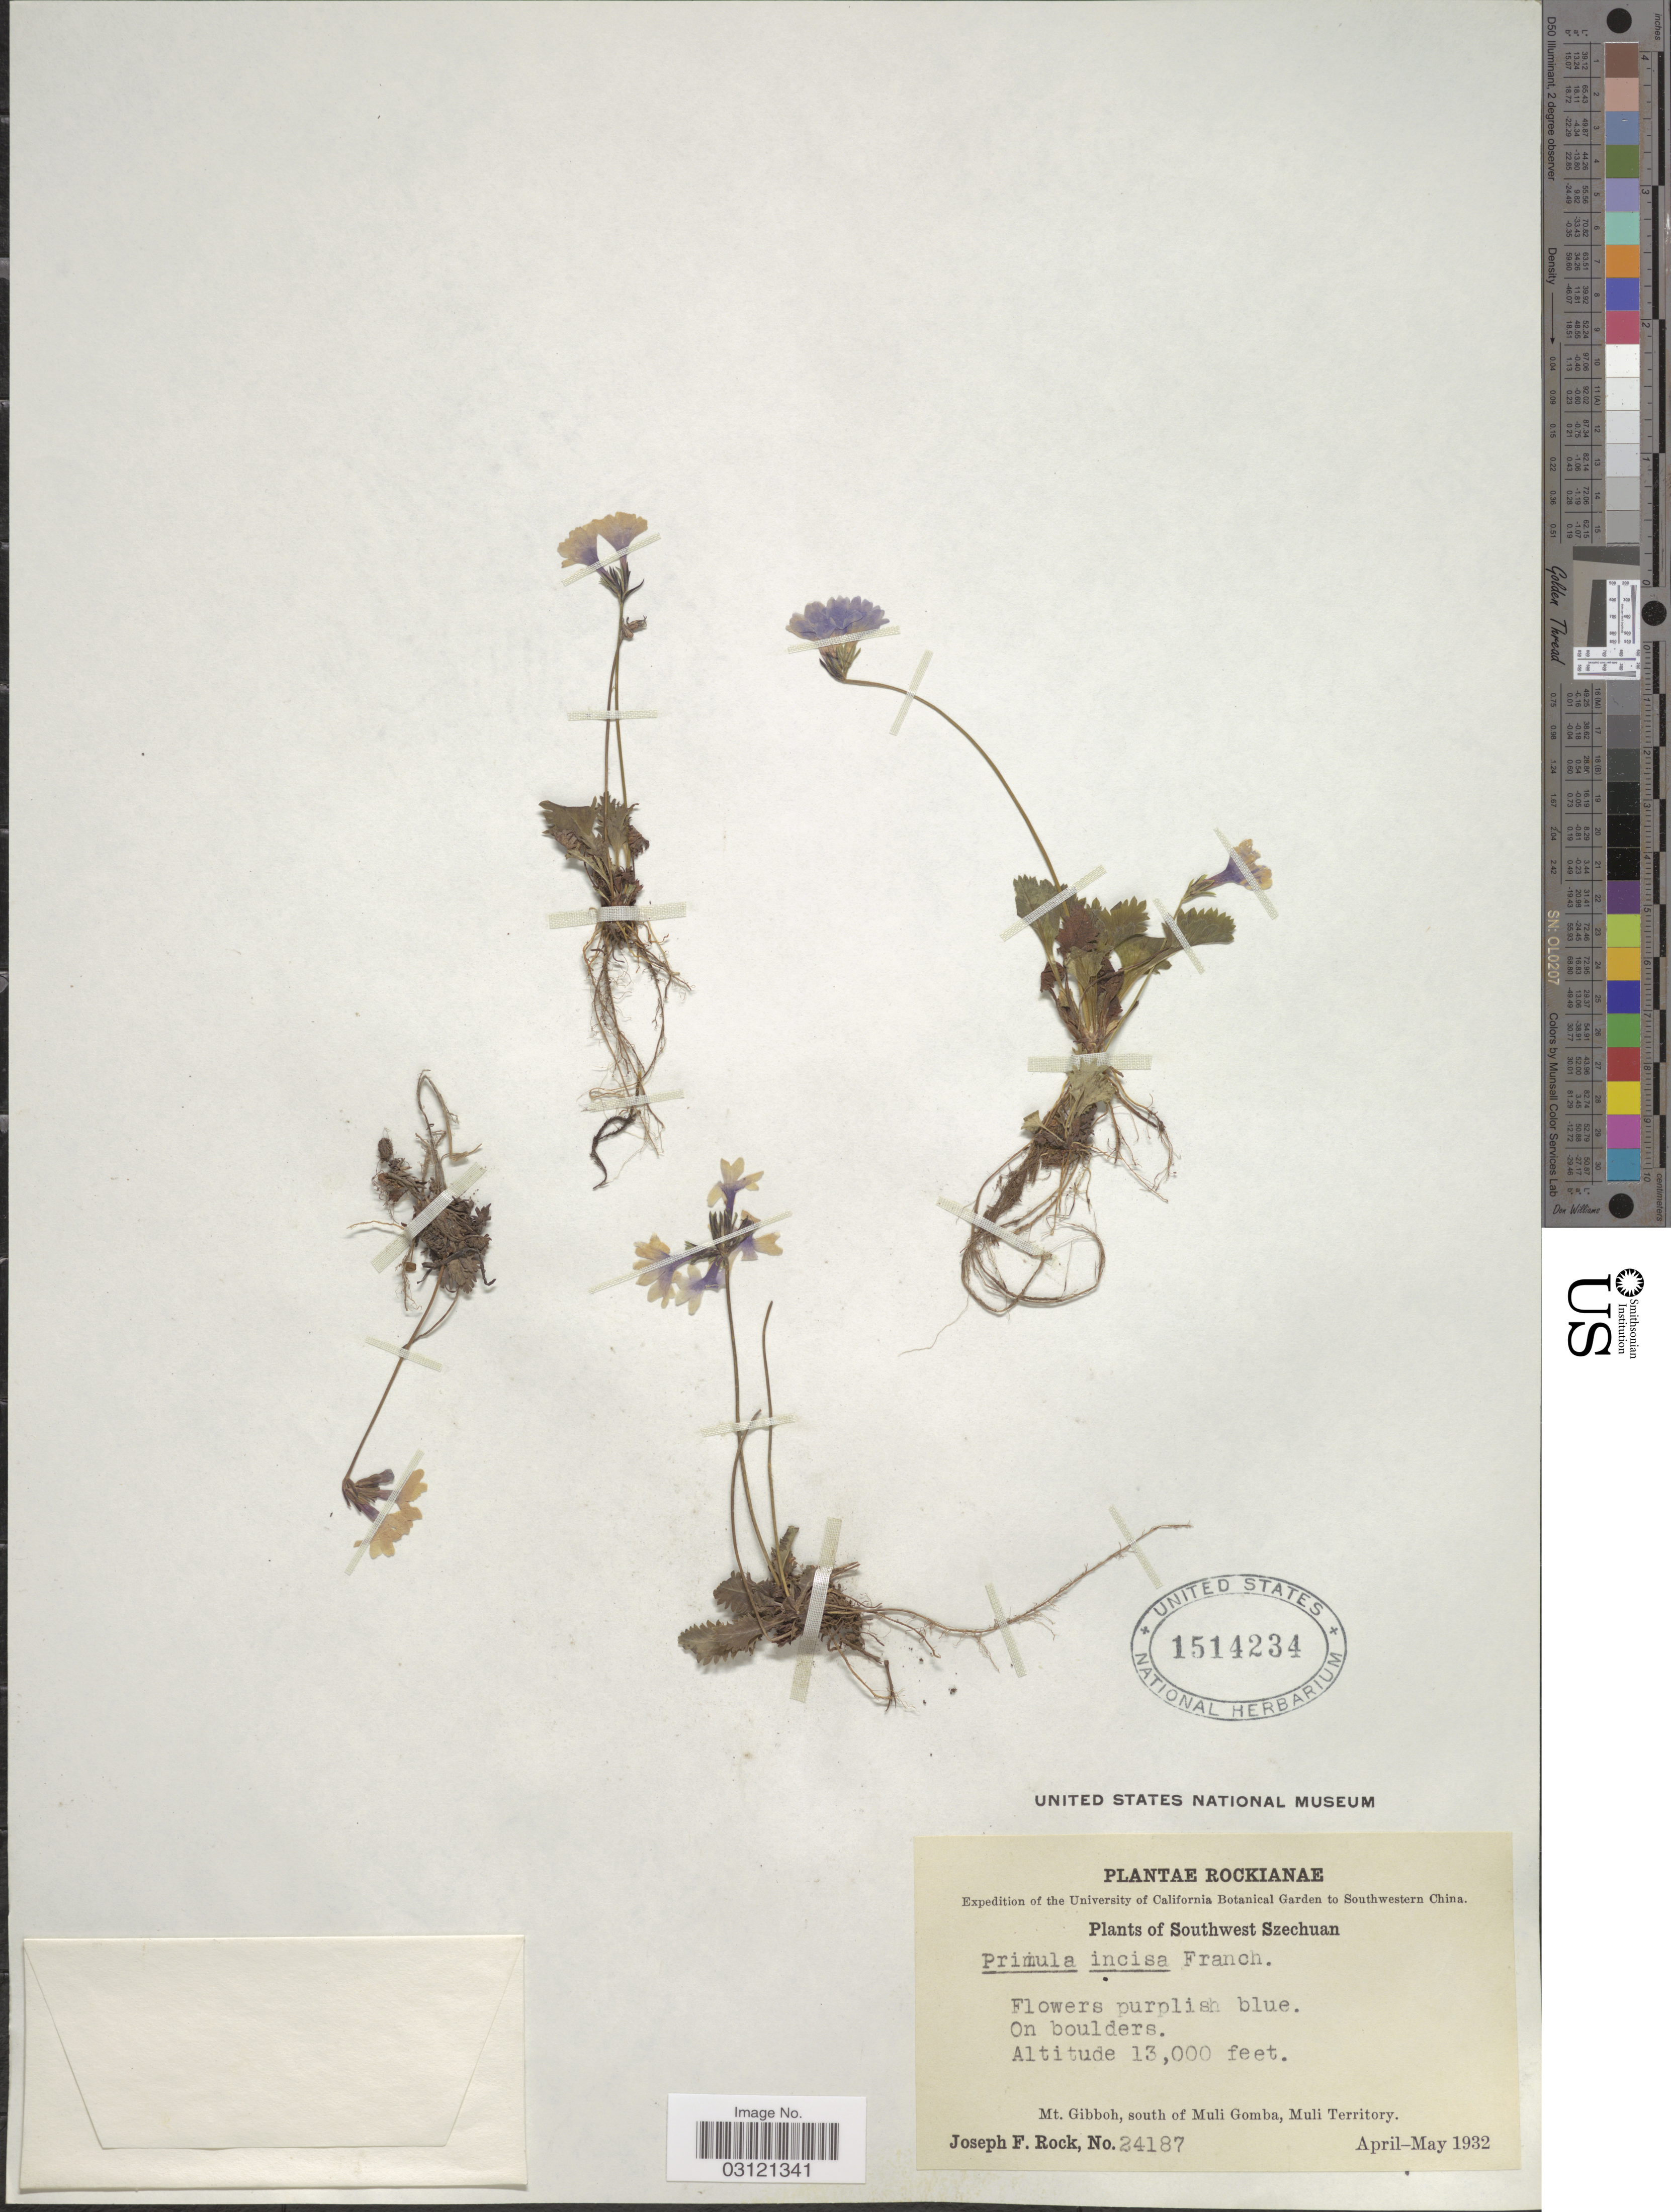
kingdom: Plantae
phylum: Tracheophyta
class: Magnoliopsida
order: Ericales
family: Primulaceae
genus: Primula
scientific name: Primula incisa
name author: Franch.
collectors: J. F. Rock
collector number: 24187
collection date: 1932-04/1932-05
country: China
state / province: Sichuan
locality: Southwest Szechuan, Mt. Gibboh, south of Muli Gomba, Muli Territory, Southwestern China.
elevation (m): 3962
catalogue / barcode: US 1514234